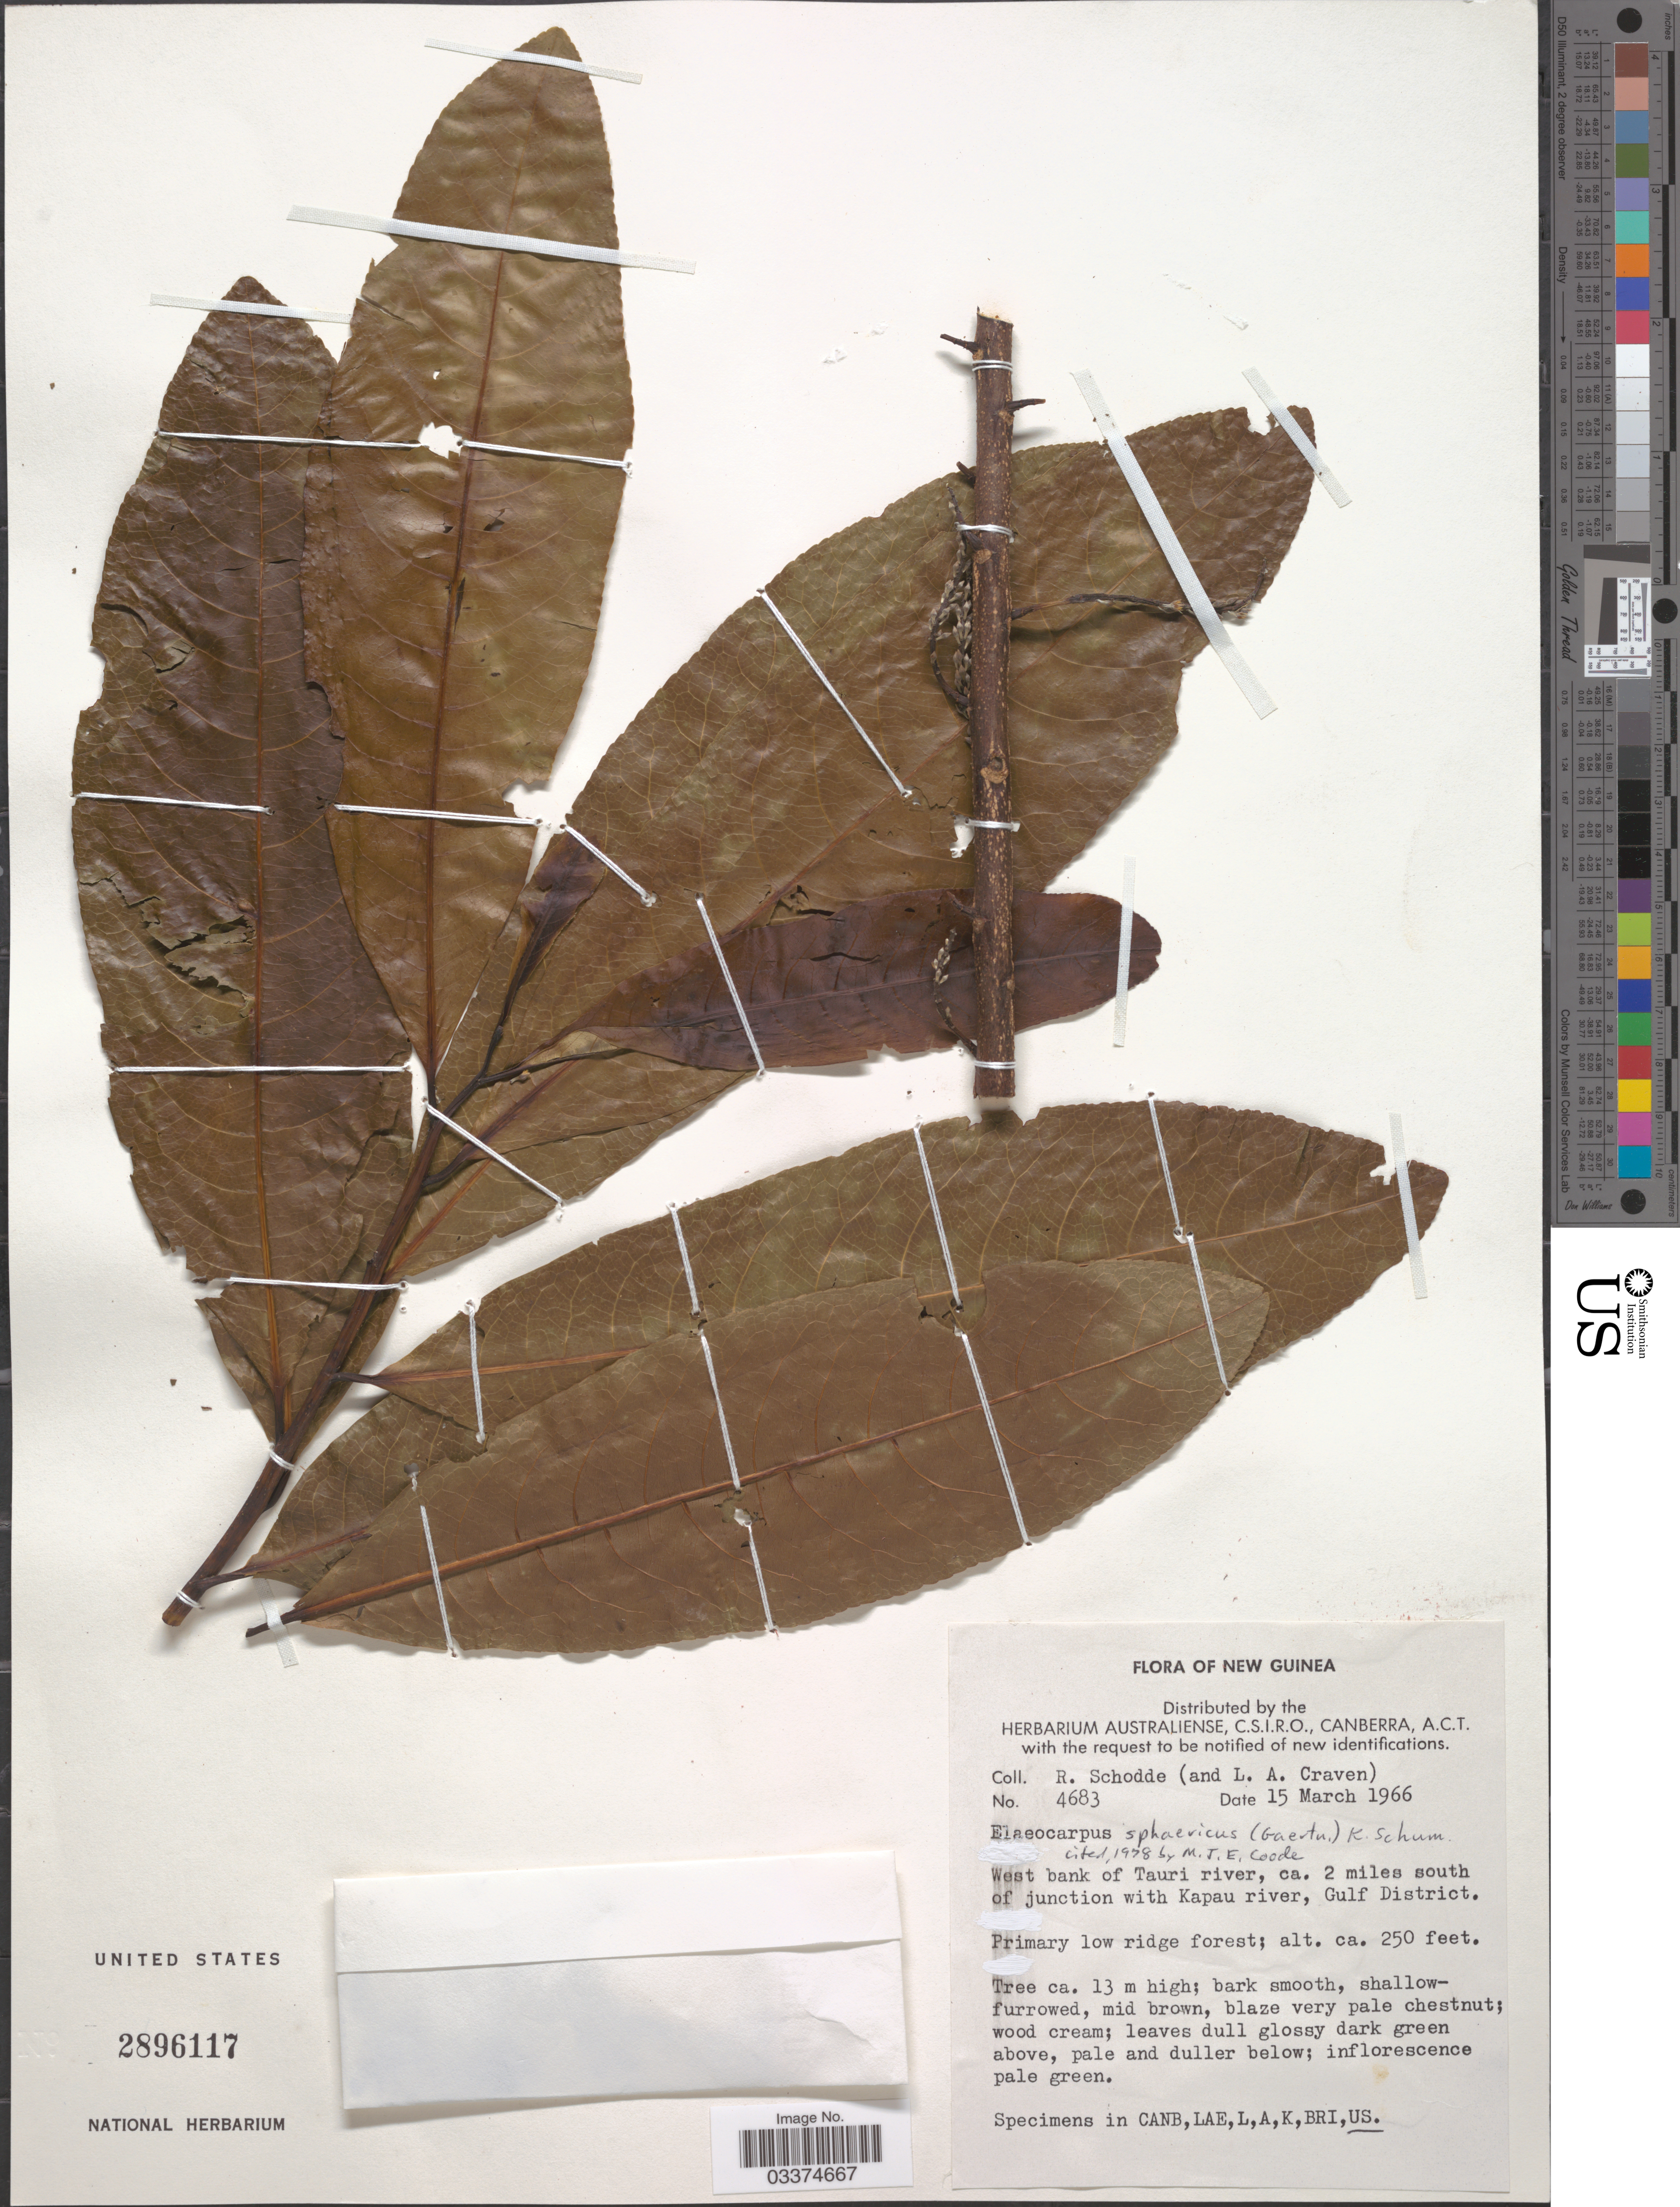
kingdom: Plantae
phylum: Tracheophyta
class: Magnoliopsida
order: Oxalidales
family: Elaeocarpaceae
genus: Elaeocarpus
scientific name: Elaeocarpus angustifolius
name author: Blume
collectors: R. Schodde & L. A. Craven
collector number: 4683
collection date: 1966-03-15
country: Papua New Guinea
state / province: Gulf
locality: New Guinea, West bank of Tauri river, ca. 2 miles south of junction with Kapau river, Gulf District.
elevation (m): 76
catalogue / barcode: US 2896117